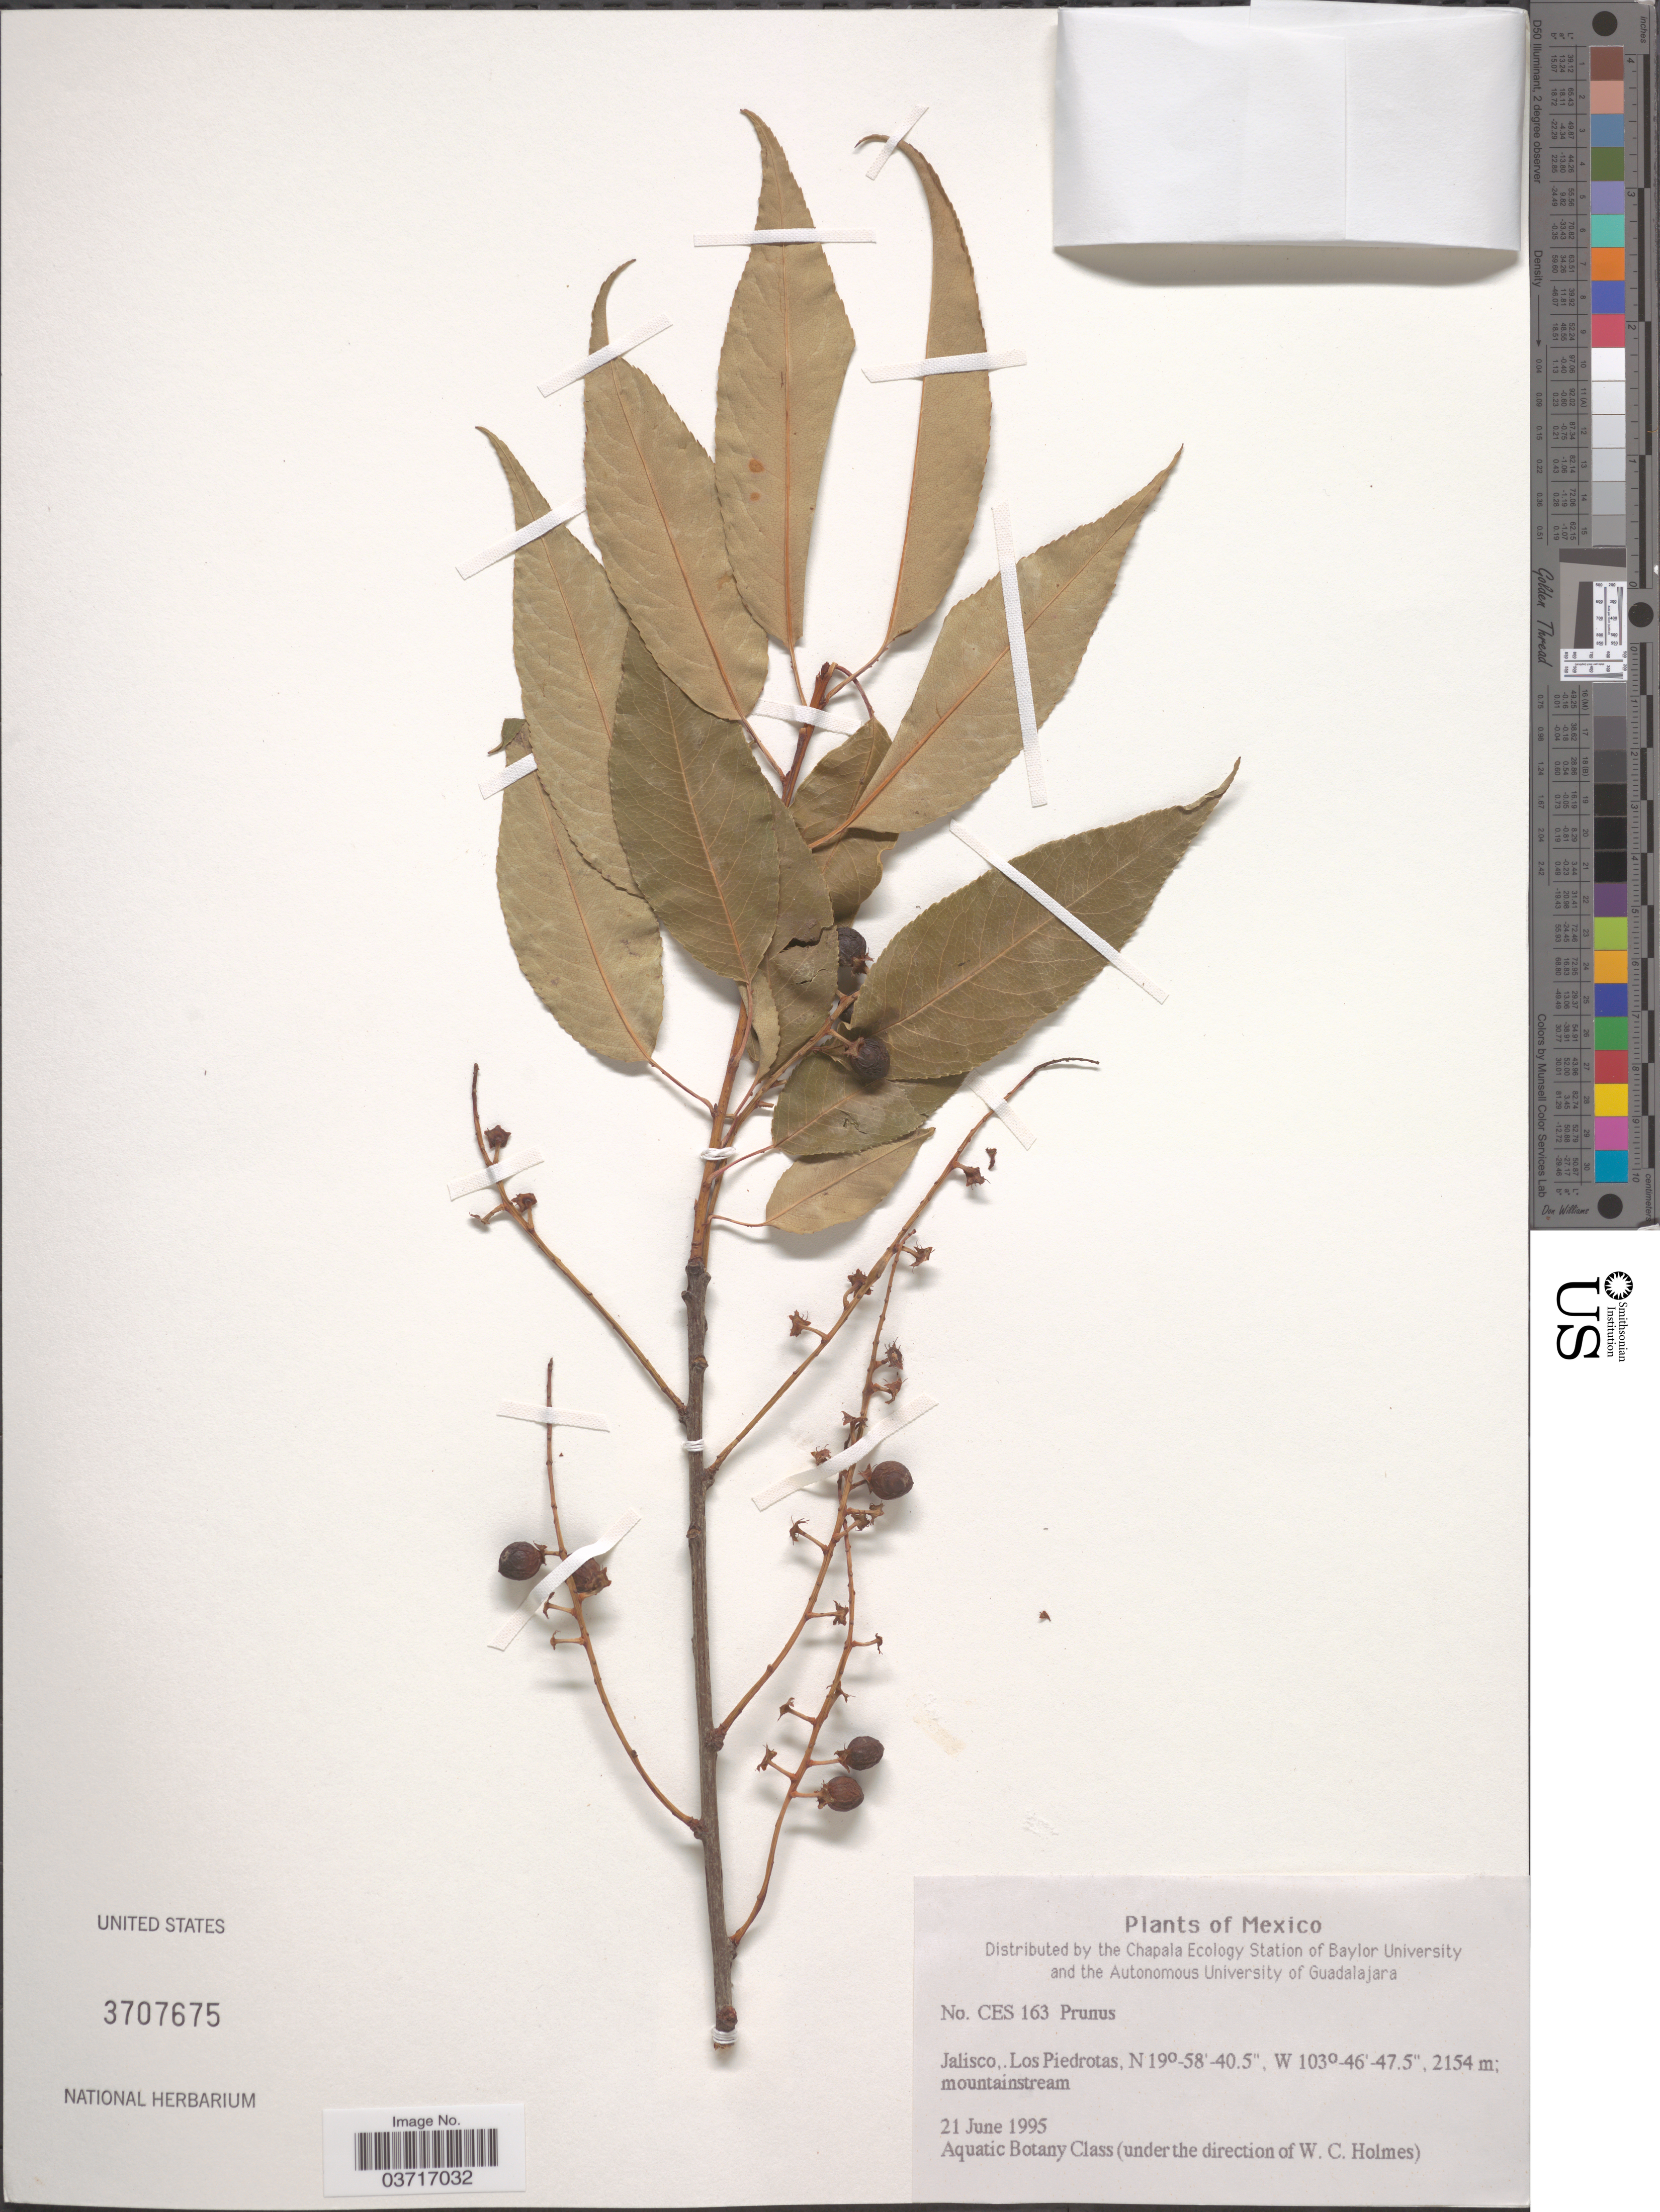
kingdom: Plantae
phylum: Tracheophyta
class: Magnoliopsida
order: Rosales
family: Rosaceae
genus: Prunus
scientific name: Prunus sp.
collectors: Botany Class & W. C. Holmes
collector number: CES163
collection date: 1995-06-21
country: Mexico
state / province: Jalisco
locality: Los Piedrotas.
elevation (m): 2154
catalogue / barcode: US 3707675